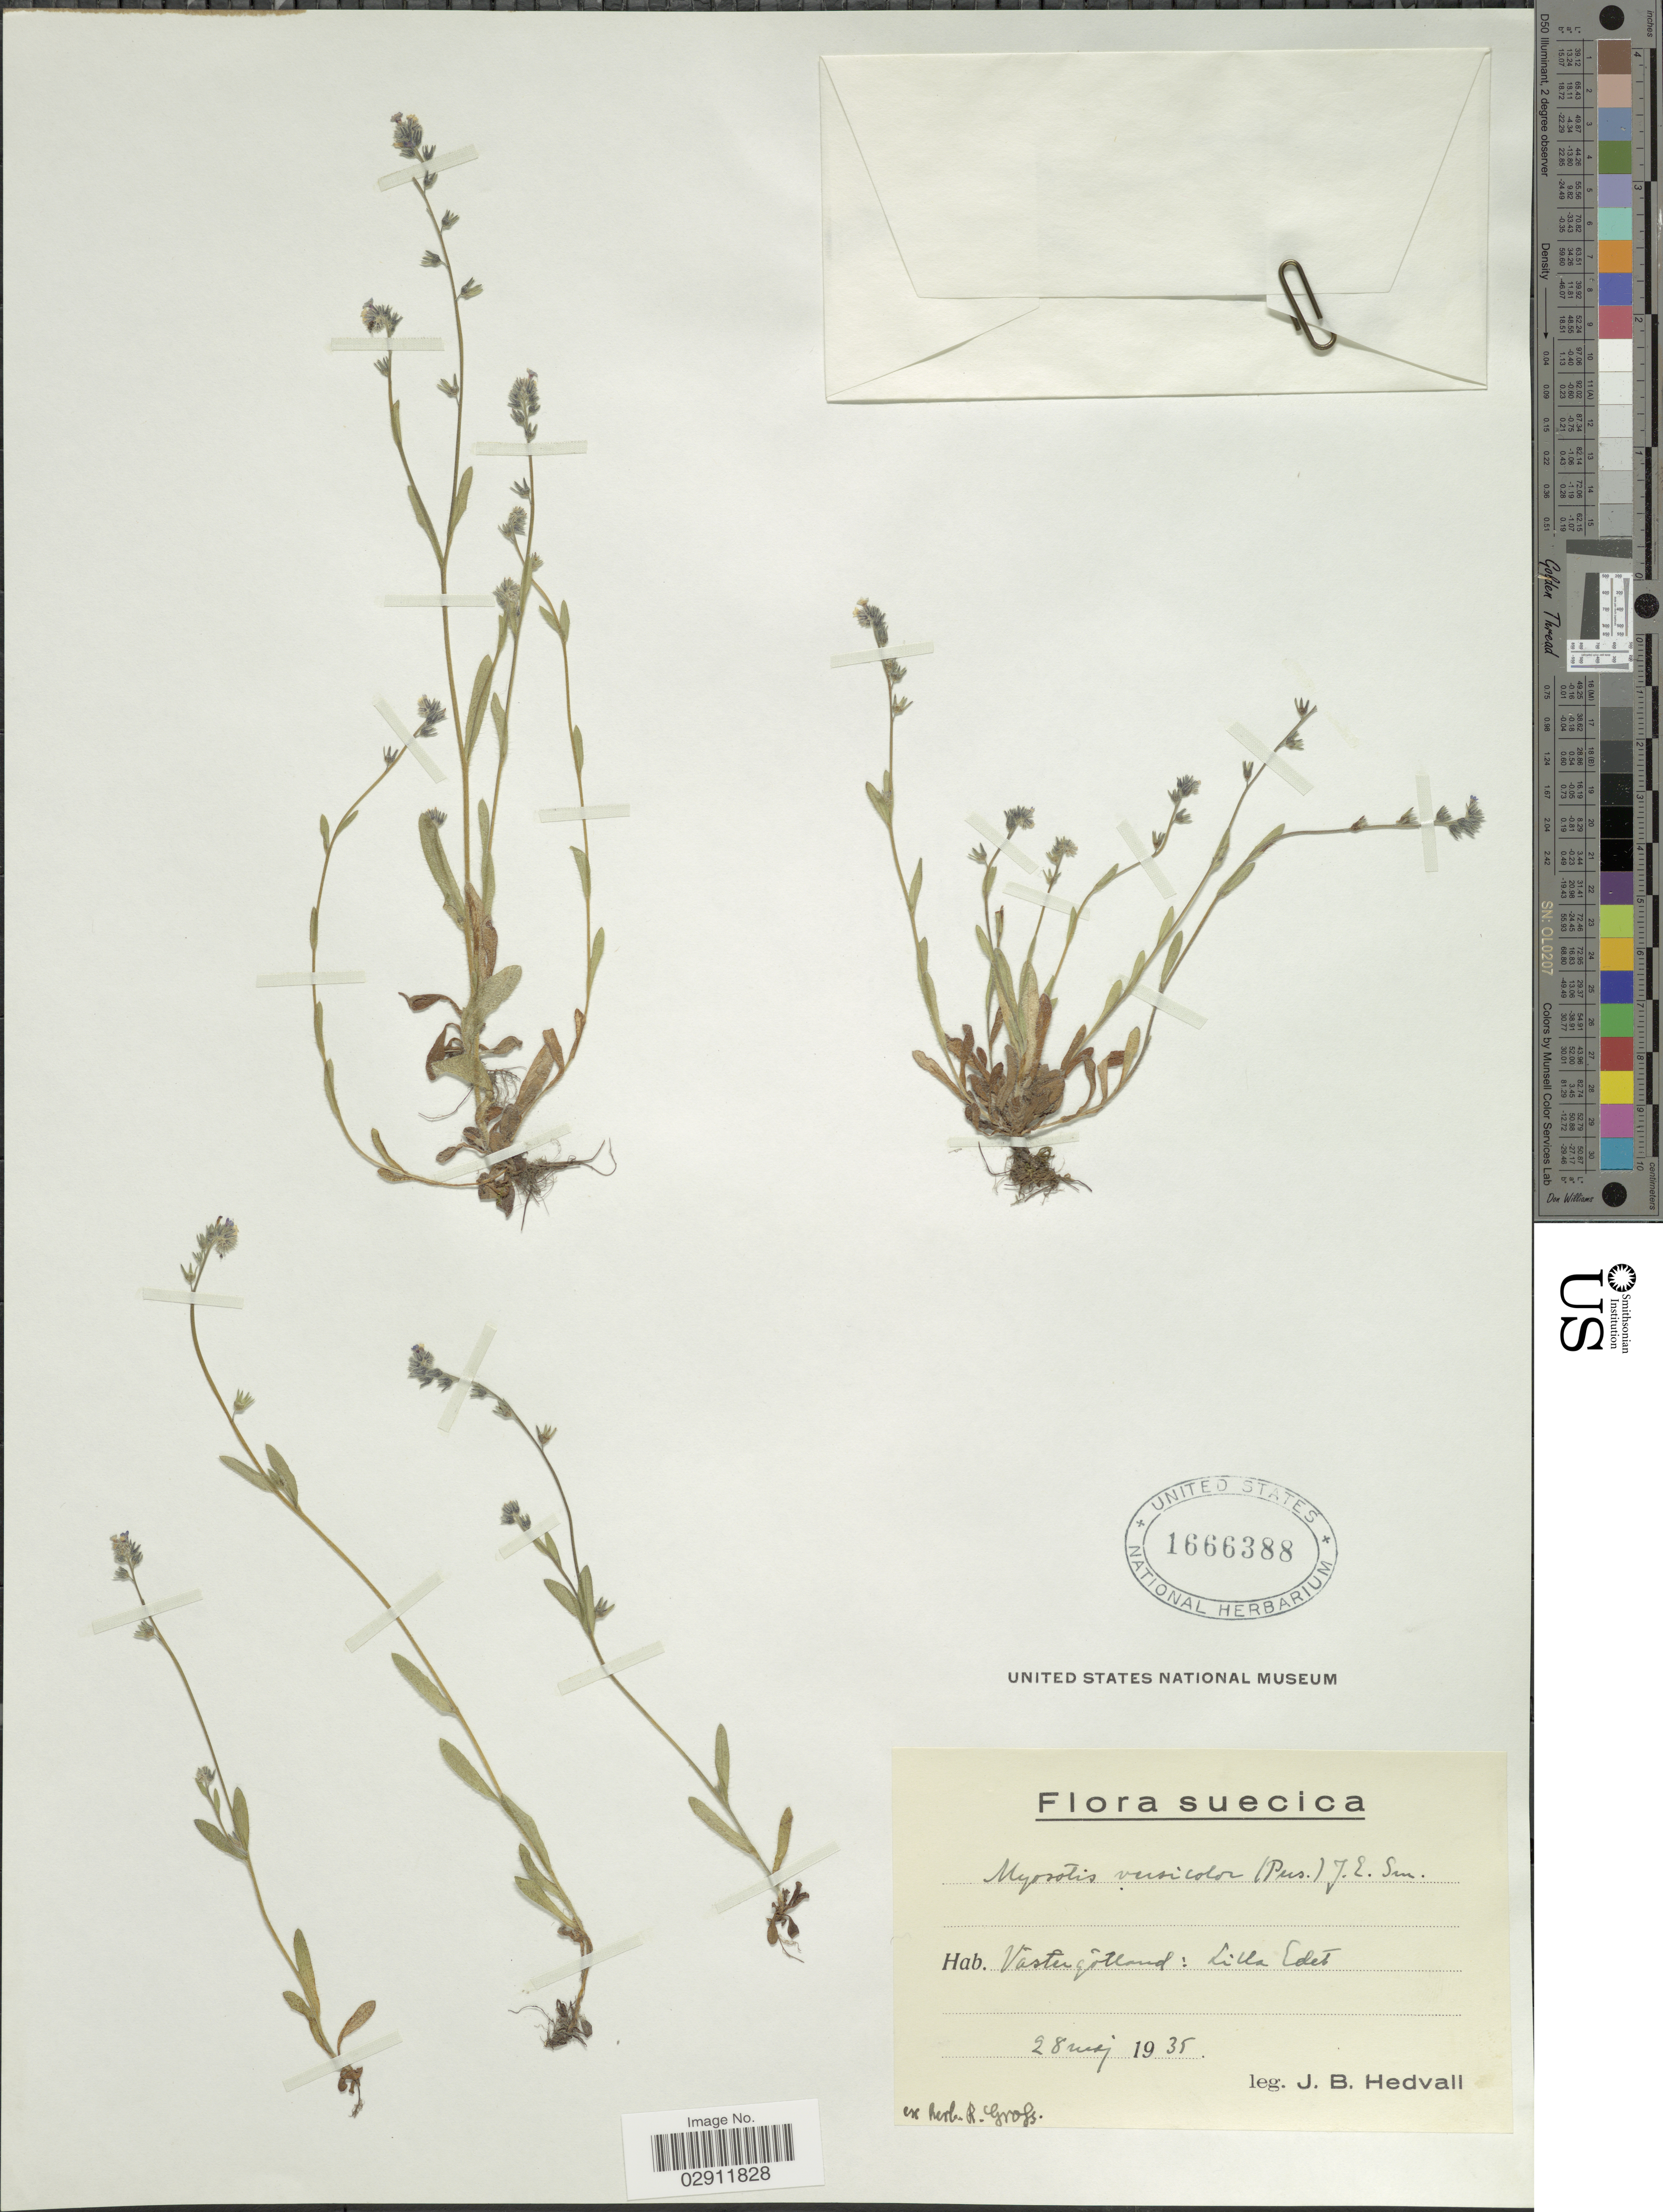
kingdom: Plantae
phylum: Tracheophyta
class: Magnoliopsida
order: Boraginales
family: Boraginaceae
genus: Myosotis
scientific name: Myosotis versicolor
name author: Sm.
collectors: J. Hedvall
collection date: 1935-05-28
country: Sweden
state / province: Västra Götaland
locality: Suecica. Vastergotland: Lilla Edet.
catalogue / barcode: US 1666388